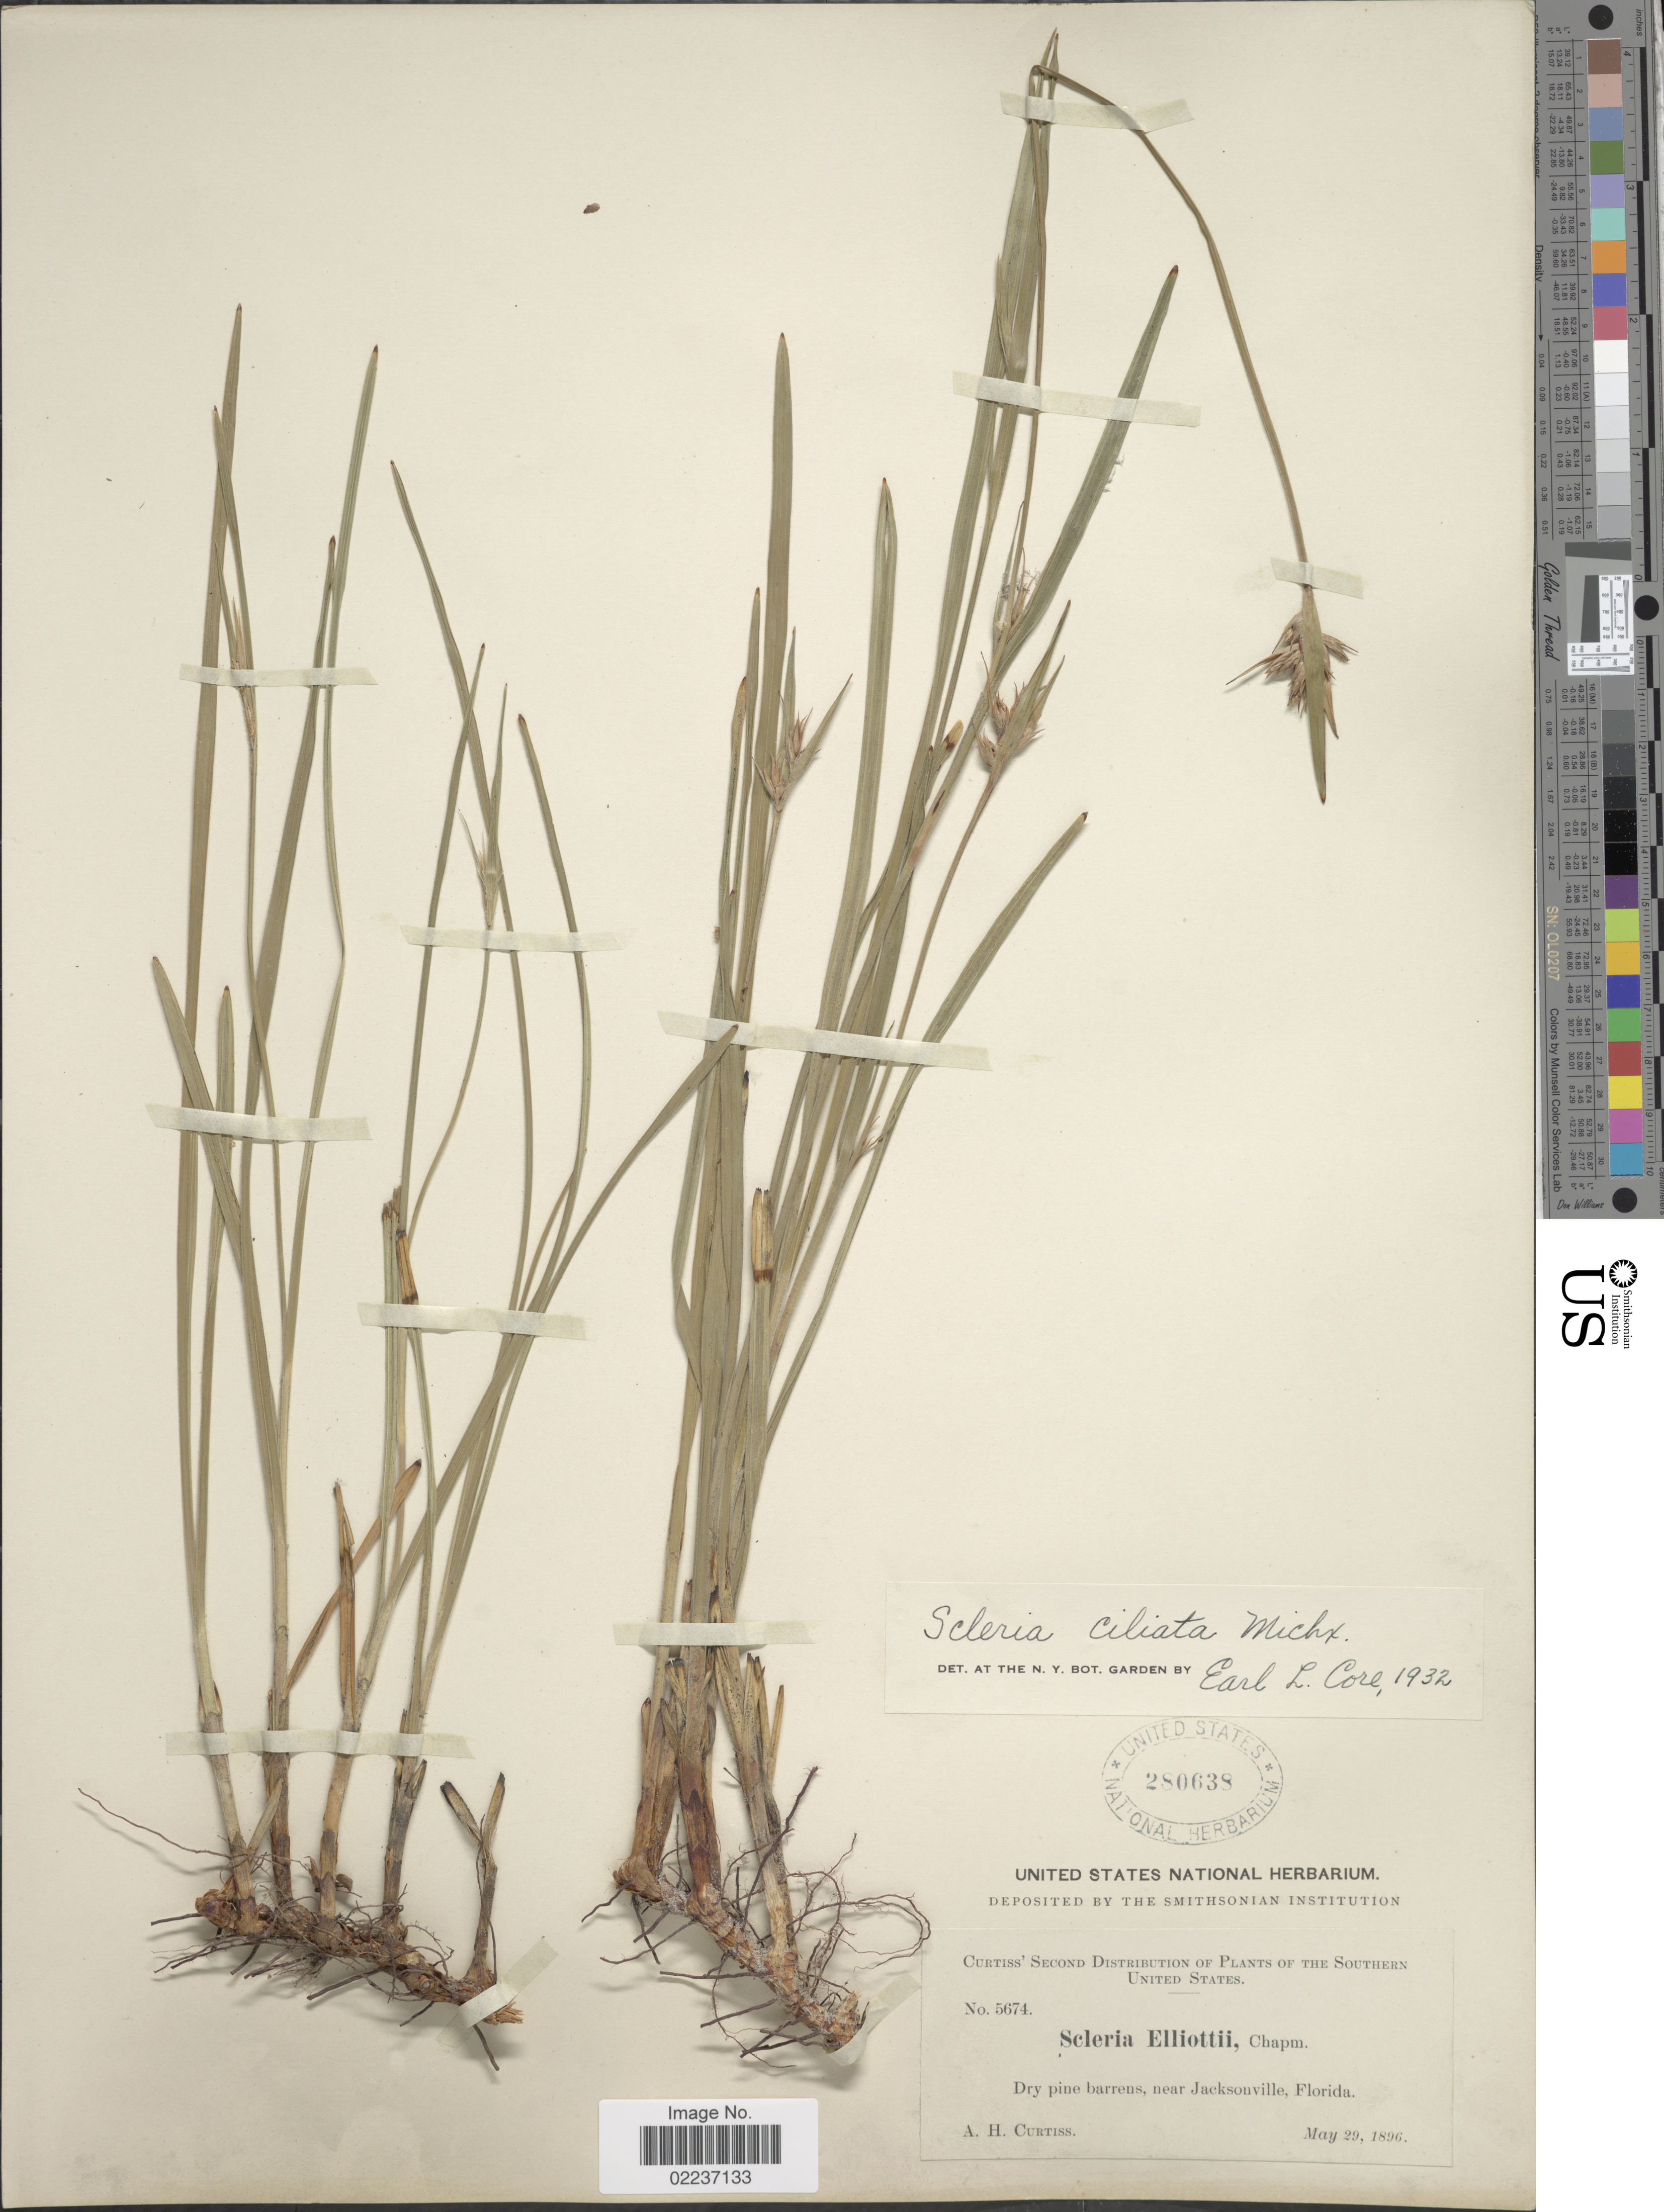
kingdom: Plantae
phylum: Tracheophyta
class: Liliopsida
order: Poales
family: Cyperaceae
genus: Scleria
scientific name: Scleria ciliata var. elliottii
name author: (Chapm.) Fernald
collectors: A. H. Curtiss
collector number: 5674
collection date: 1896-05-29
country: United States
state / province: Florida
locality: Southern United States, dry pine barrens, near Jacksonville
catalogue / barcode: US 280638